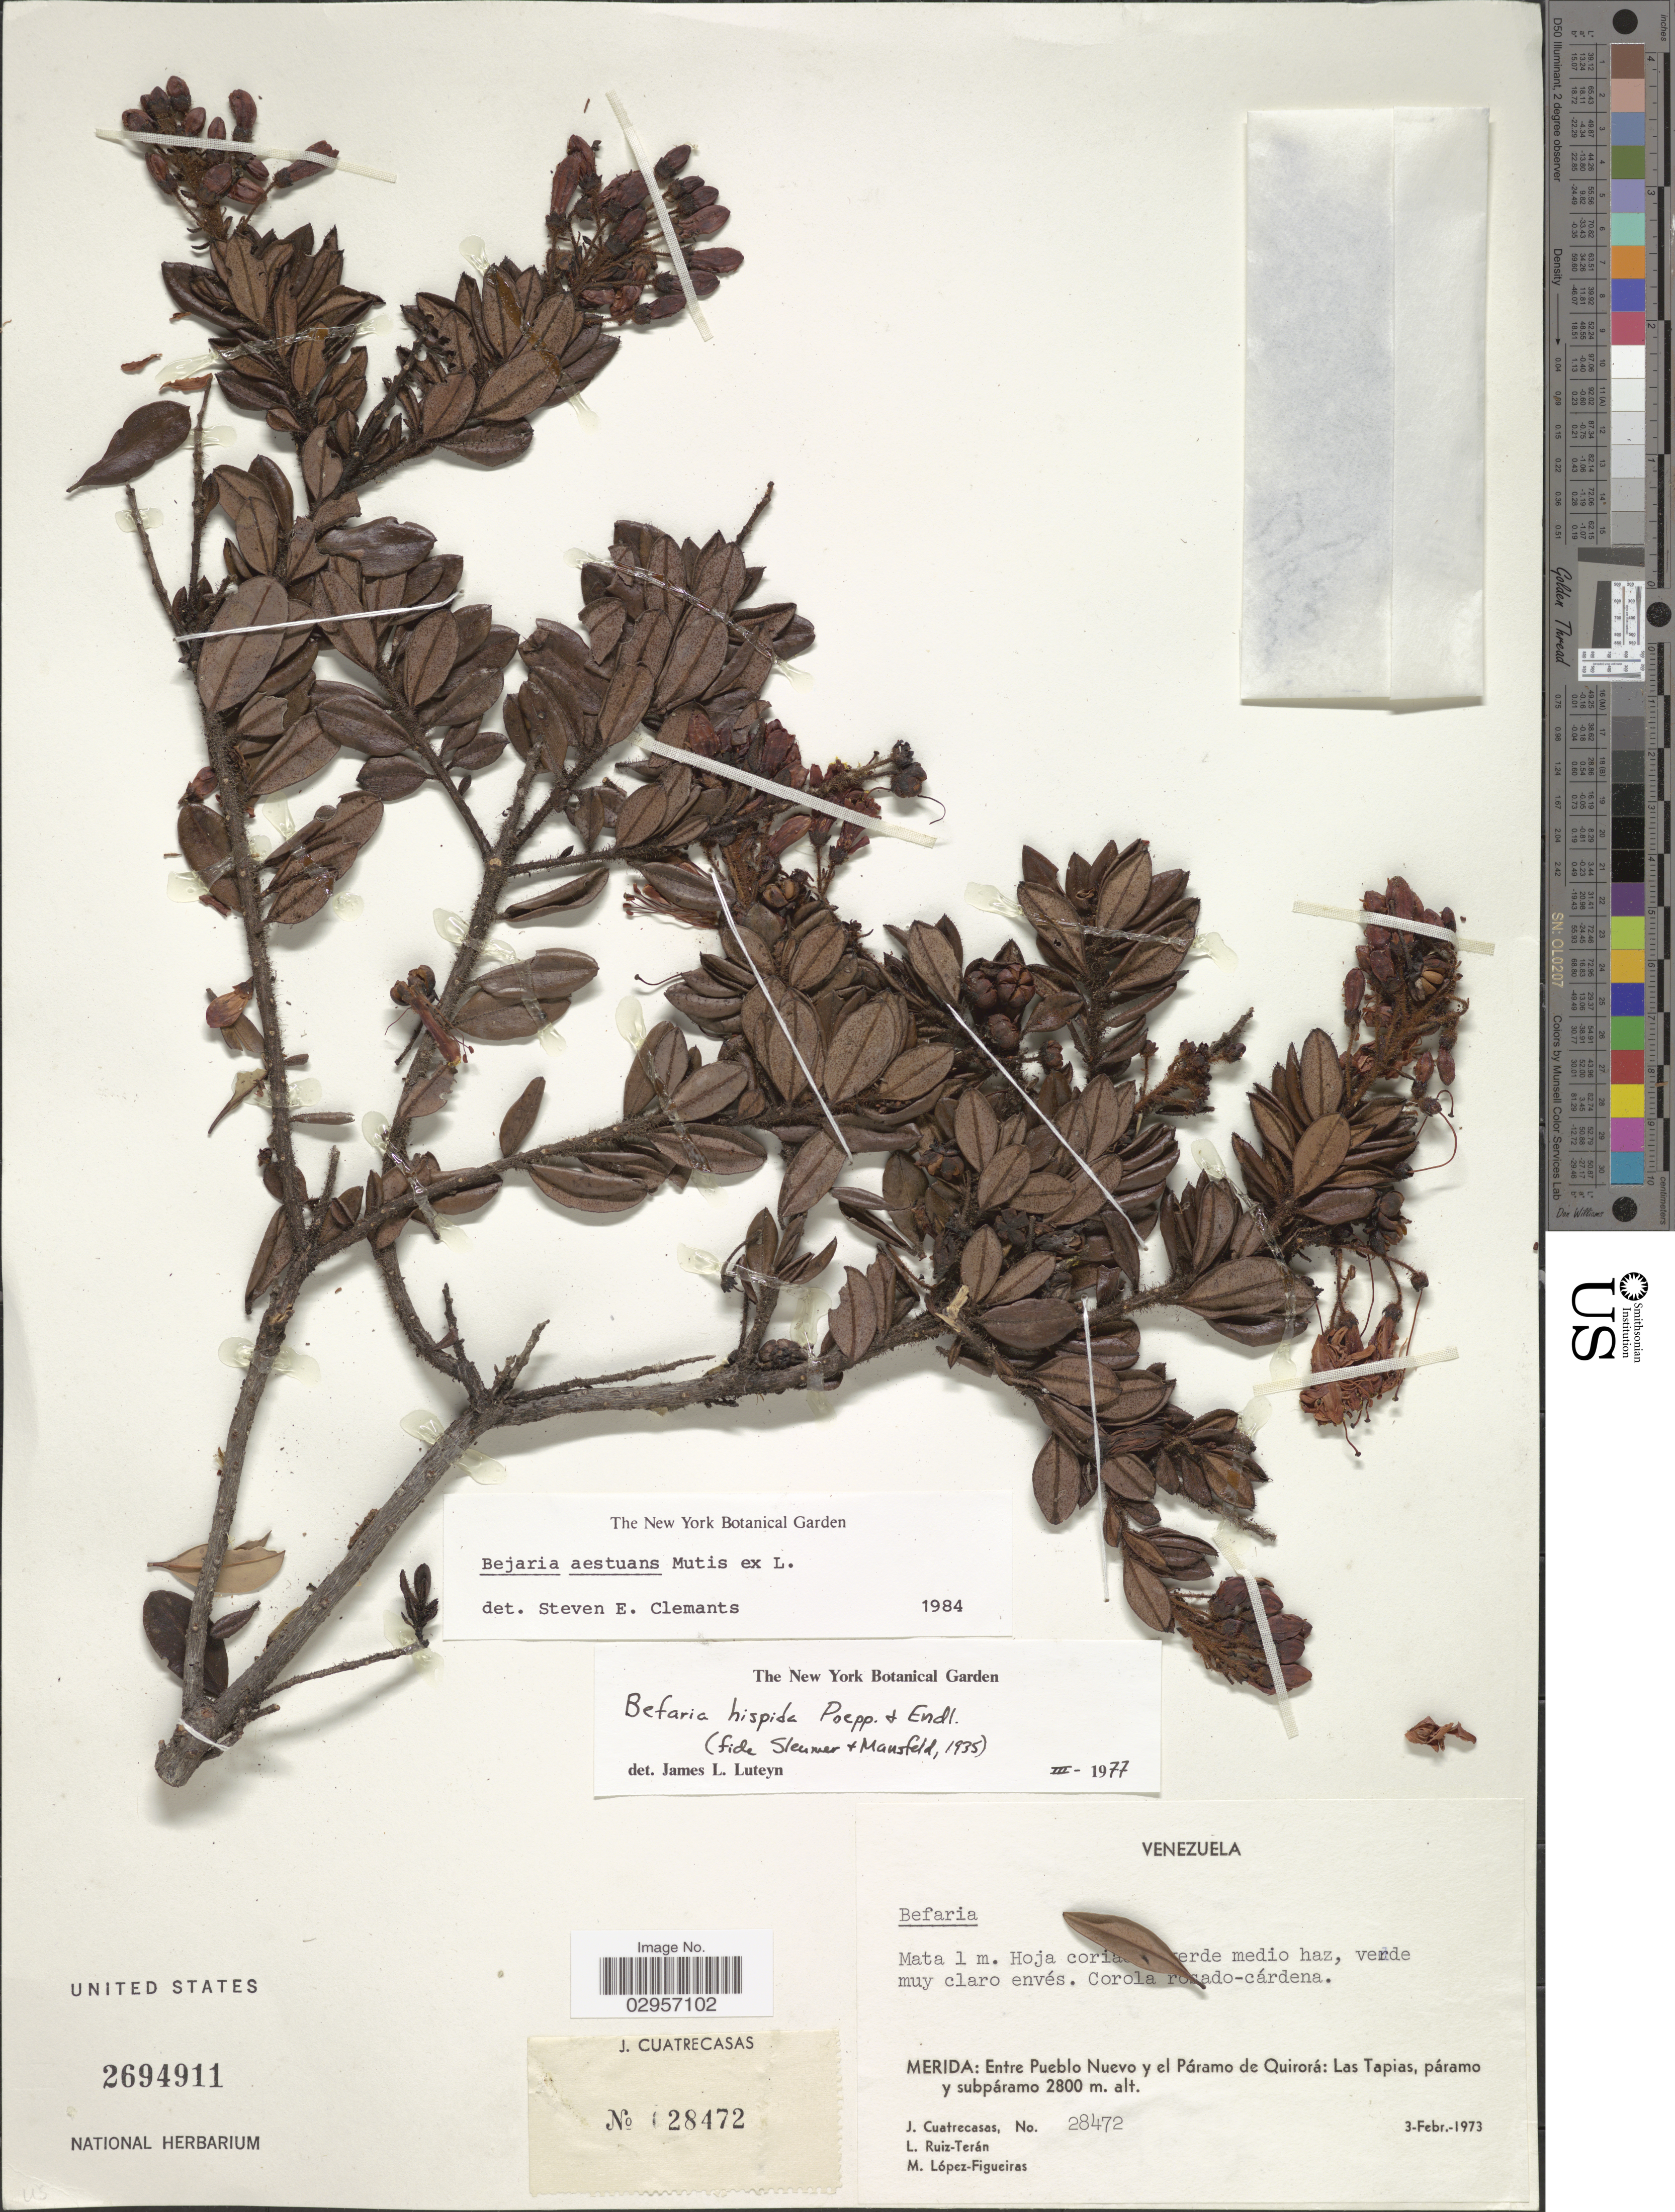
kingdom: Plantae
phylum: Tracheophyta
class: Magnoliopsida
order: Ericales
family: Ericaceae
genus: Befaria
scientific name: Befaria aestuans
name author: Mutis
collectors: J. Cuatrecasas, L. E. Ruíz-Terán & M. López Figueiras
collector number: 28472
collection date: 1973-02-03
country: Venezuela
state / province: Mérida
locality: Merida: Entre Pueblo Nuevo y el Páramo de Quirorá: Las Tapias, páramo y subpáramo.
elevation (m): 2800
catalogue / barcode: US 2694911